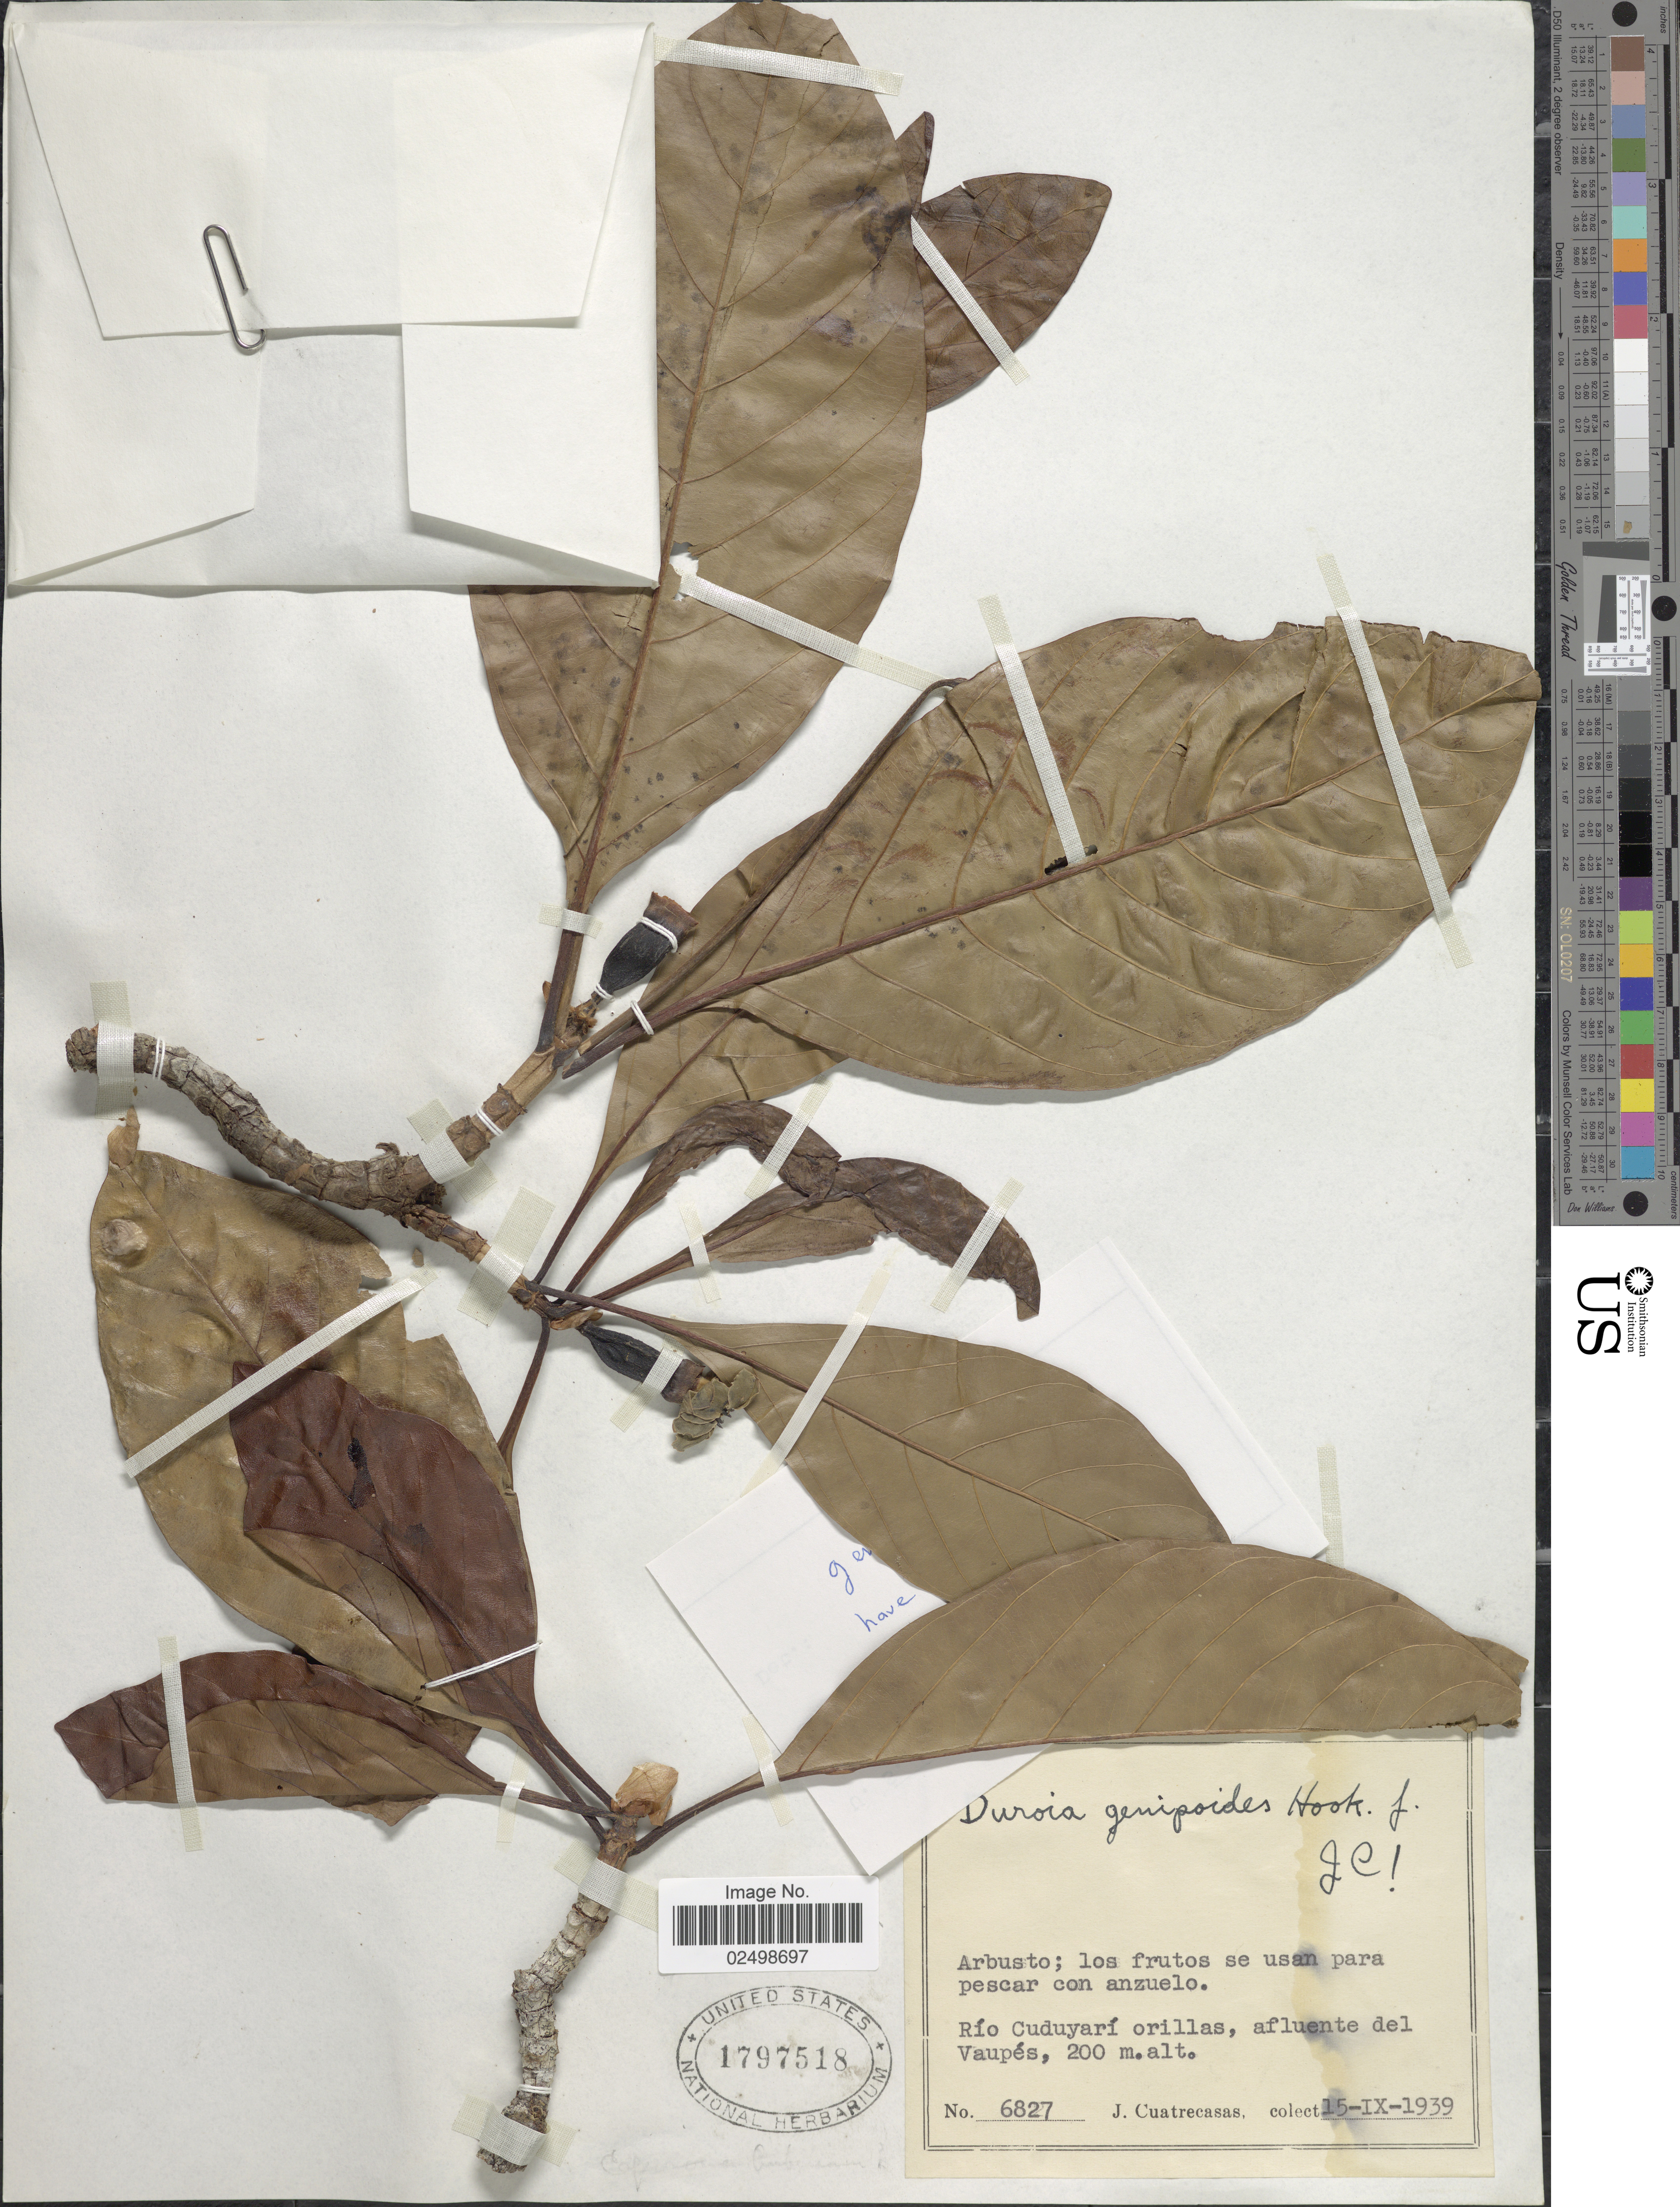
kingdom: Plantae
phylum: Tracheophyta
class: Magnoliopsida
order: Gentianales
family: Rubiaceae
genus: Duroia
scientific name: Duroia genipoides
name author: Hook. f. ex K. Schum.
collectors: J. Cuatrecasas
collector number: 6827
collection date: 1939-09-15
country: Colombia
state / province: Vaupés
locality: Rio Cuduyari orillas, afluente del Vaupes.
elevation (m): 200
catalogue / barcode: US 1797518